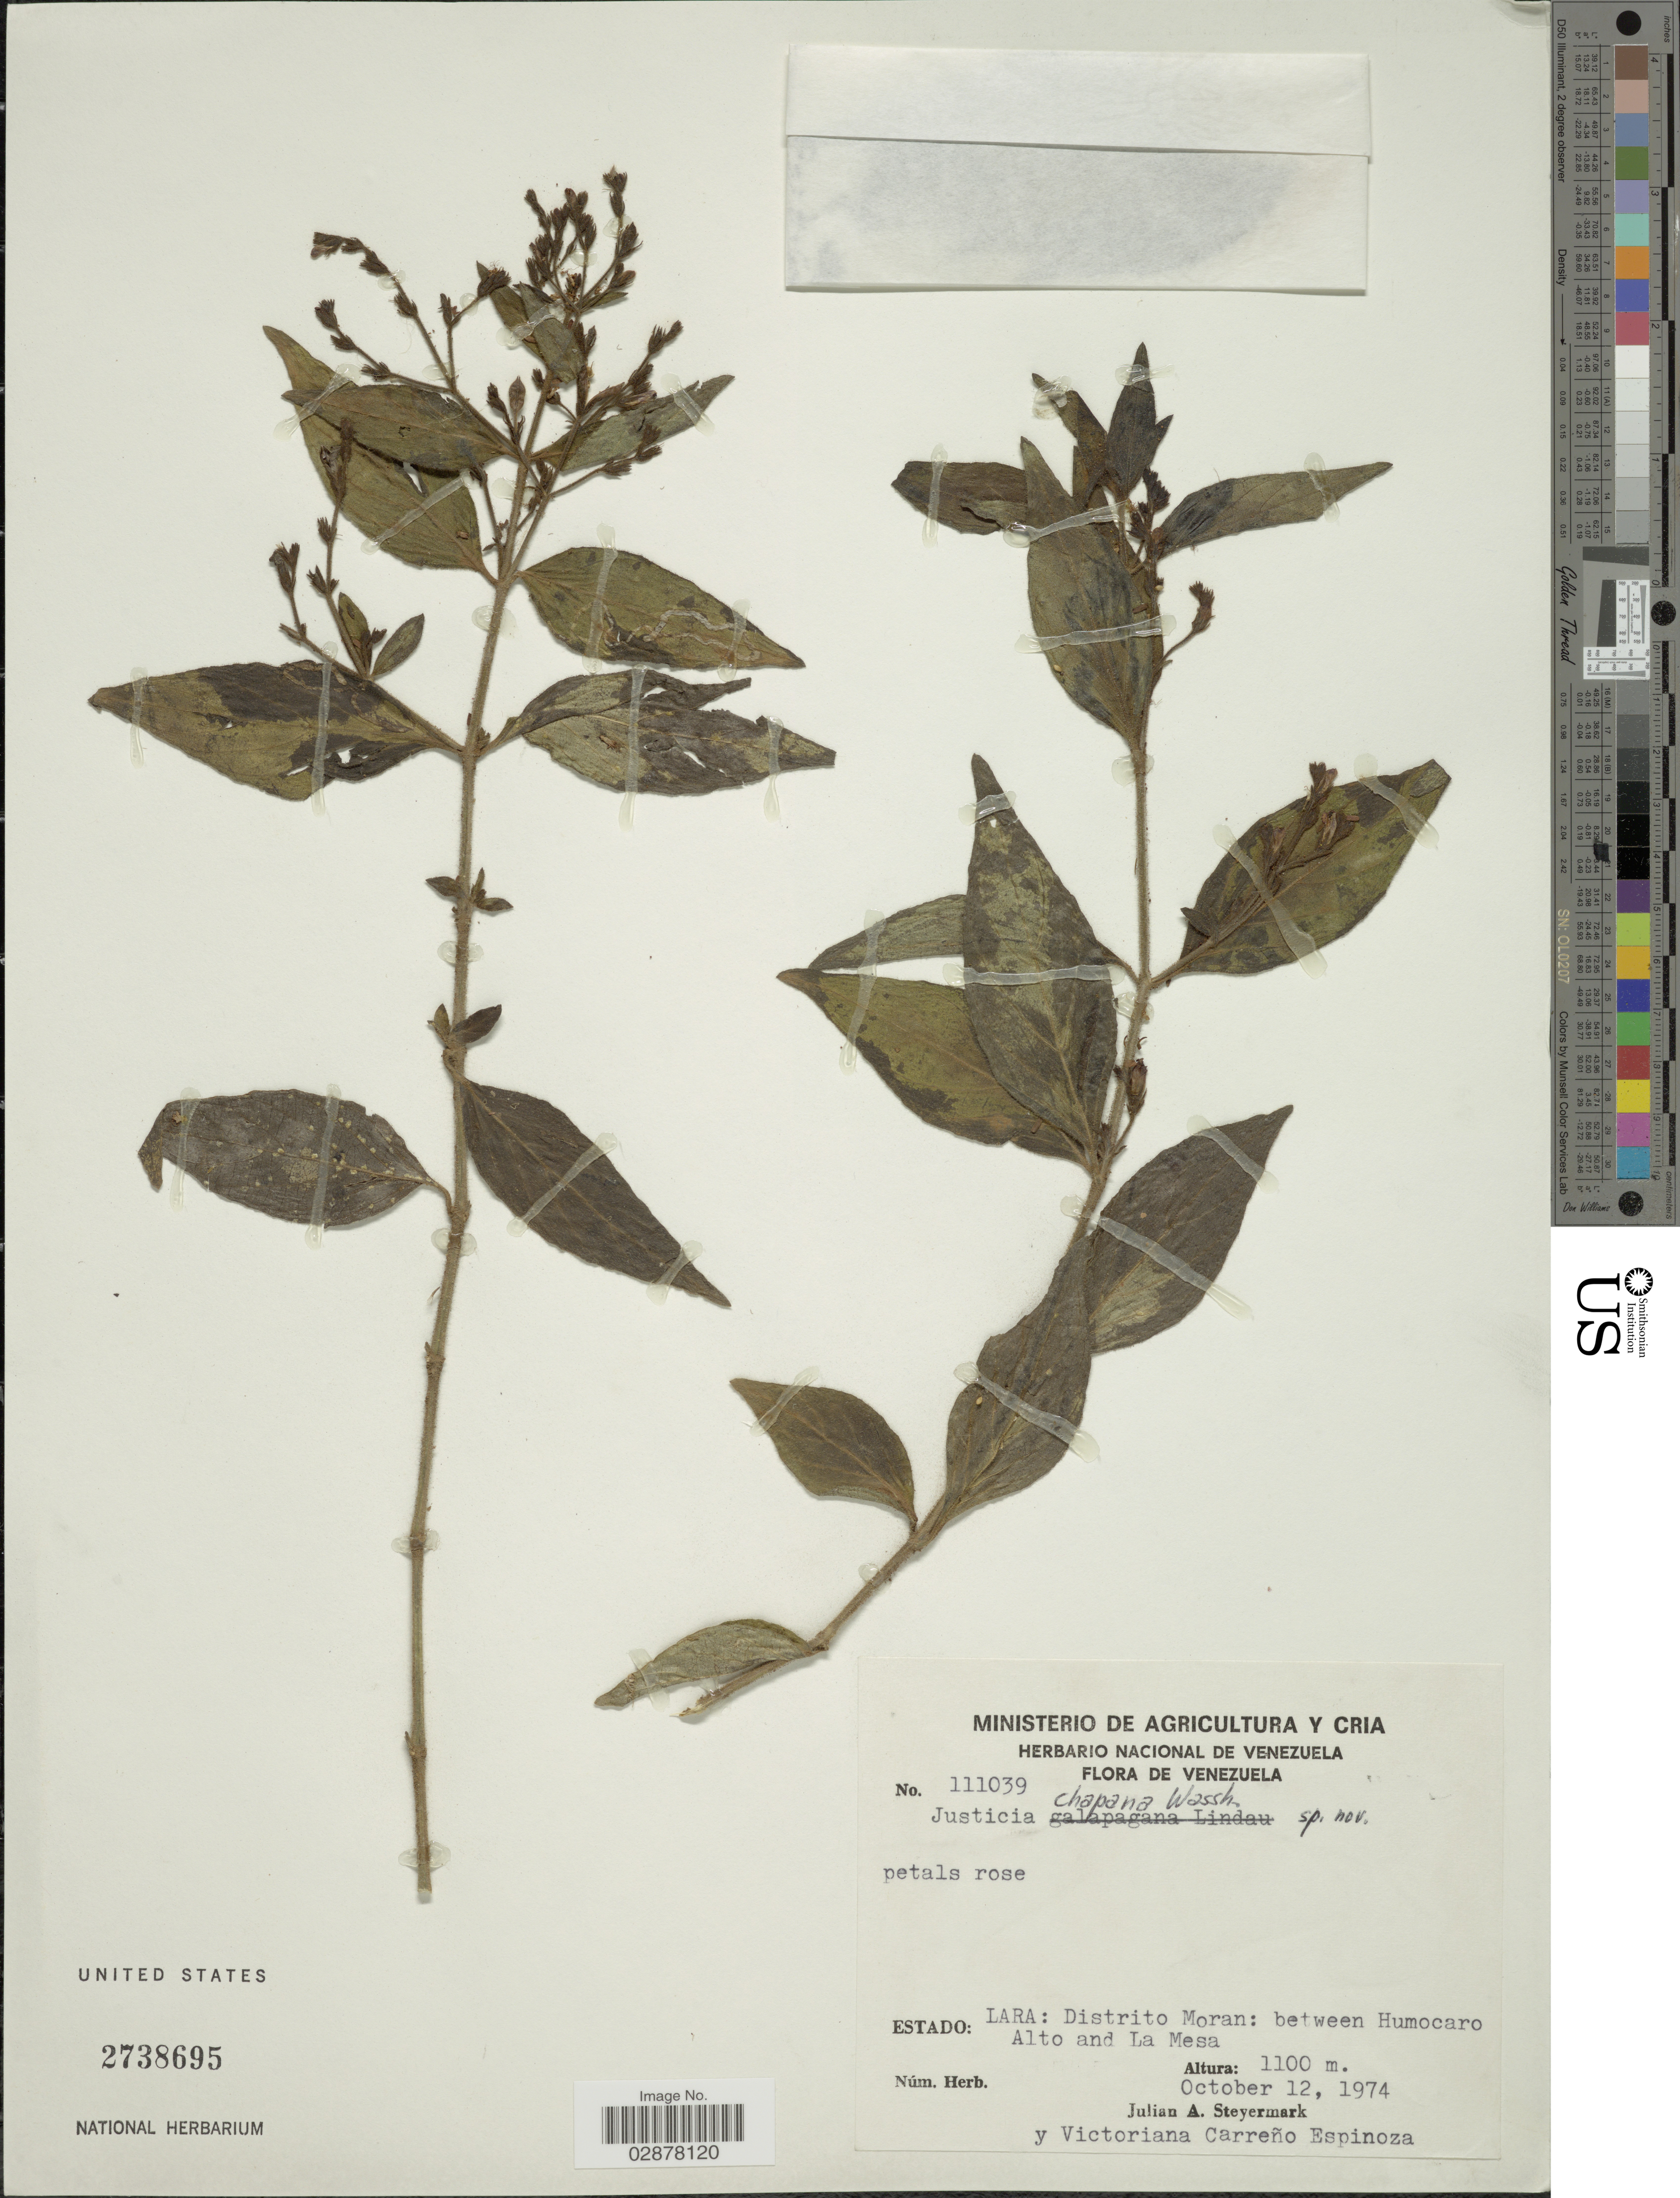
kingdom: Plantae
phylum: Tracheophyta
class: Magnoliopsida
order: Lamiales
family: Acanthaceae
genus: Justicia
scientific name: Justicia chapana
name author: Wassh.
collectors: J. Steyermark & V. Espinoza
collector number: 111039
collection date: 1974-10-12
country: Venezuela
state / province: Lara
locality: Distrito Moran, between Humocaro Alto and La Mesa.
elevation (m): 1100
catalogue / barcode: US 2738695